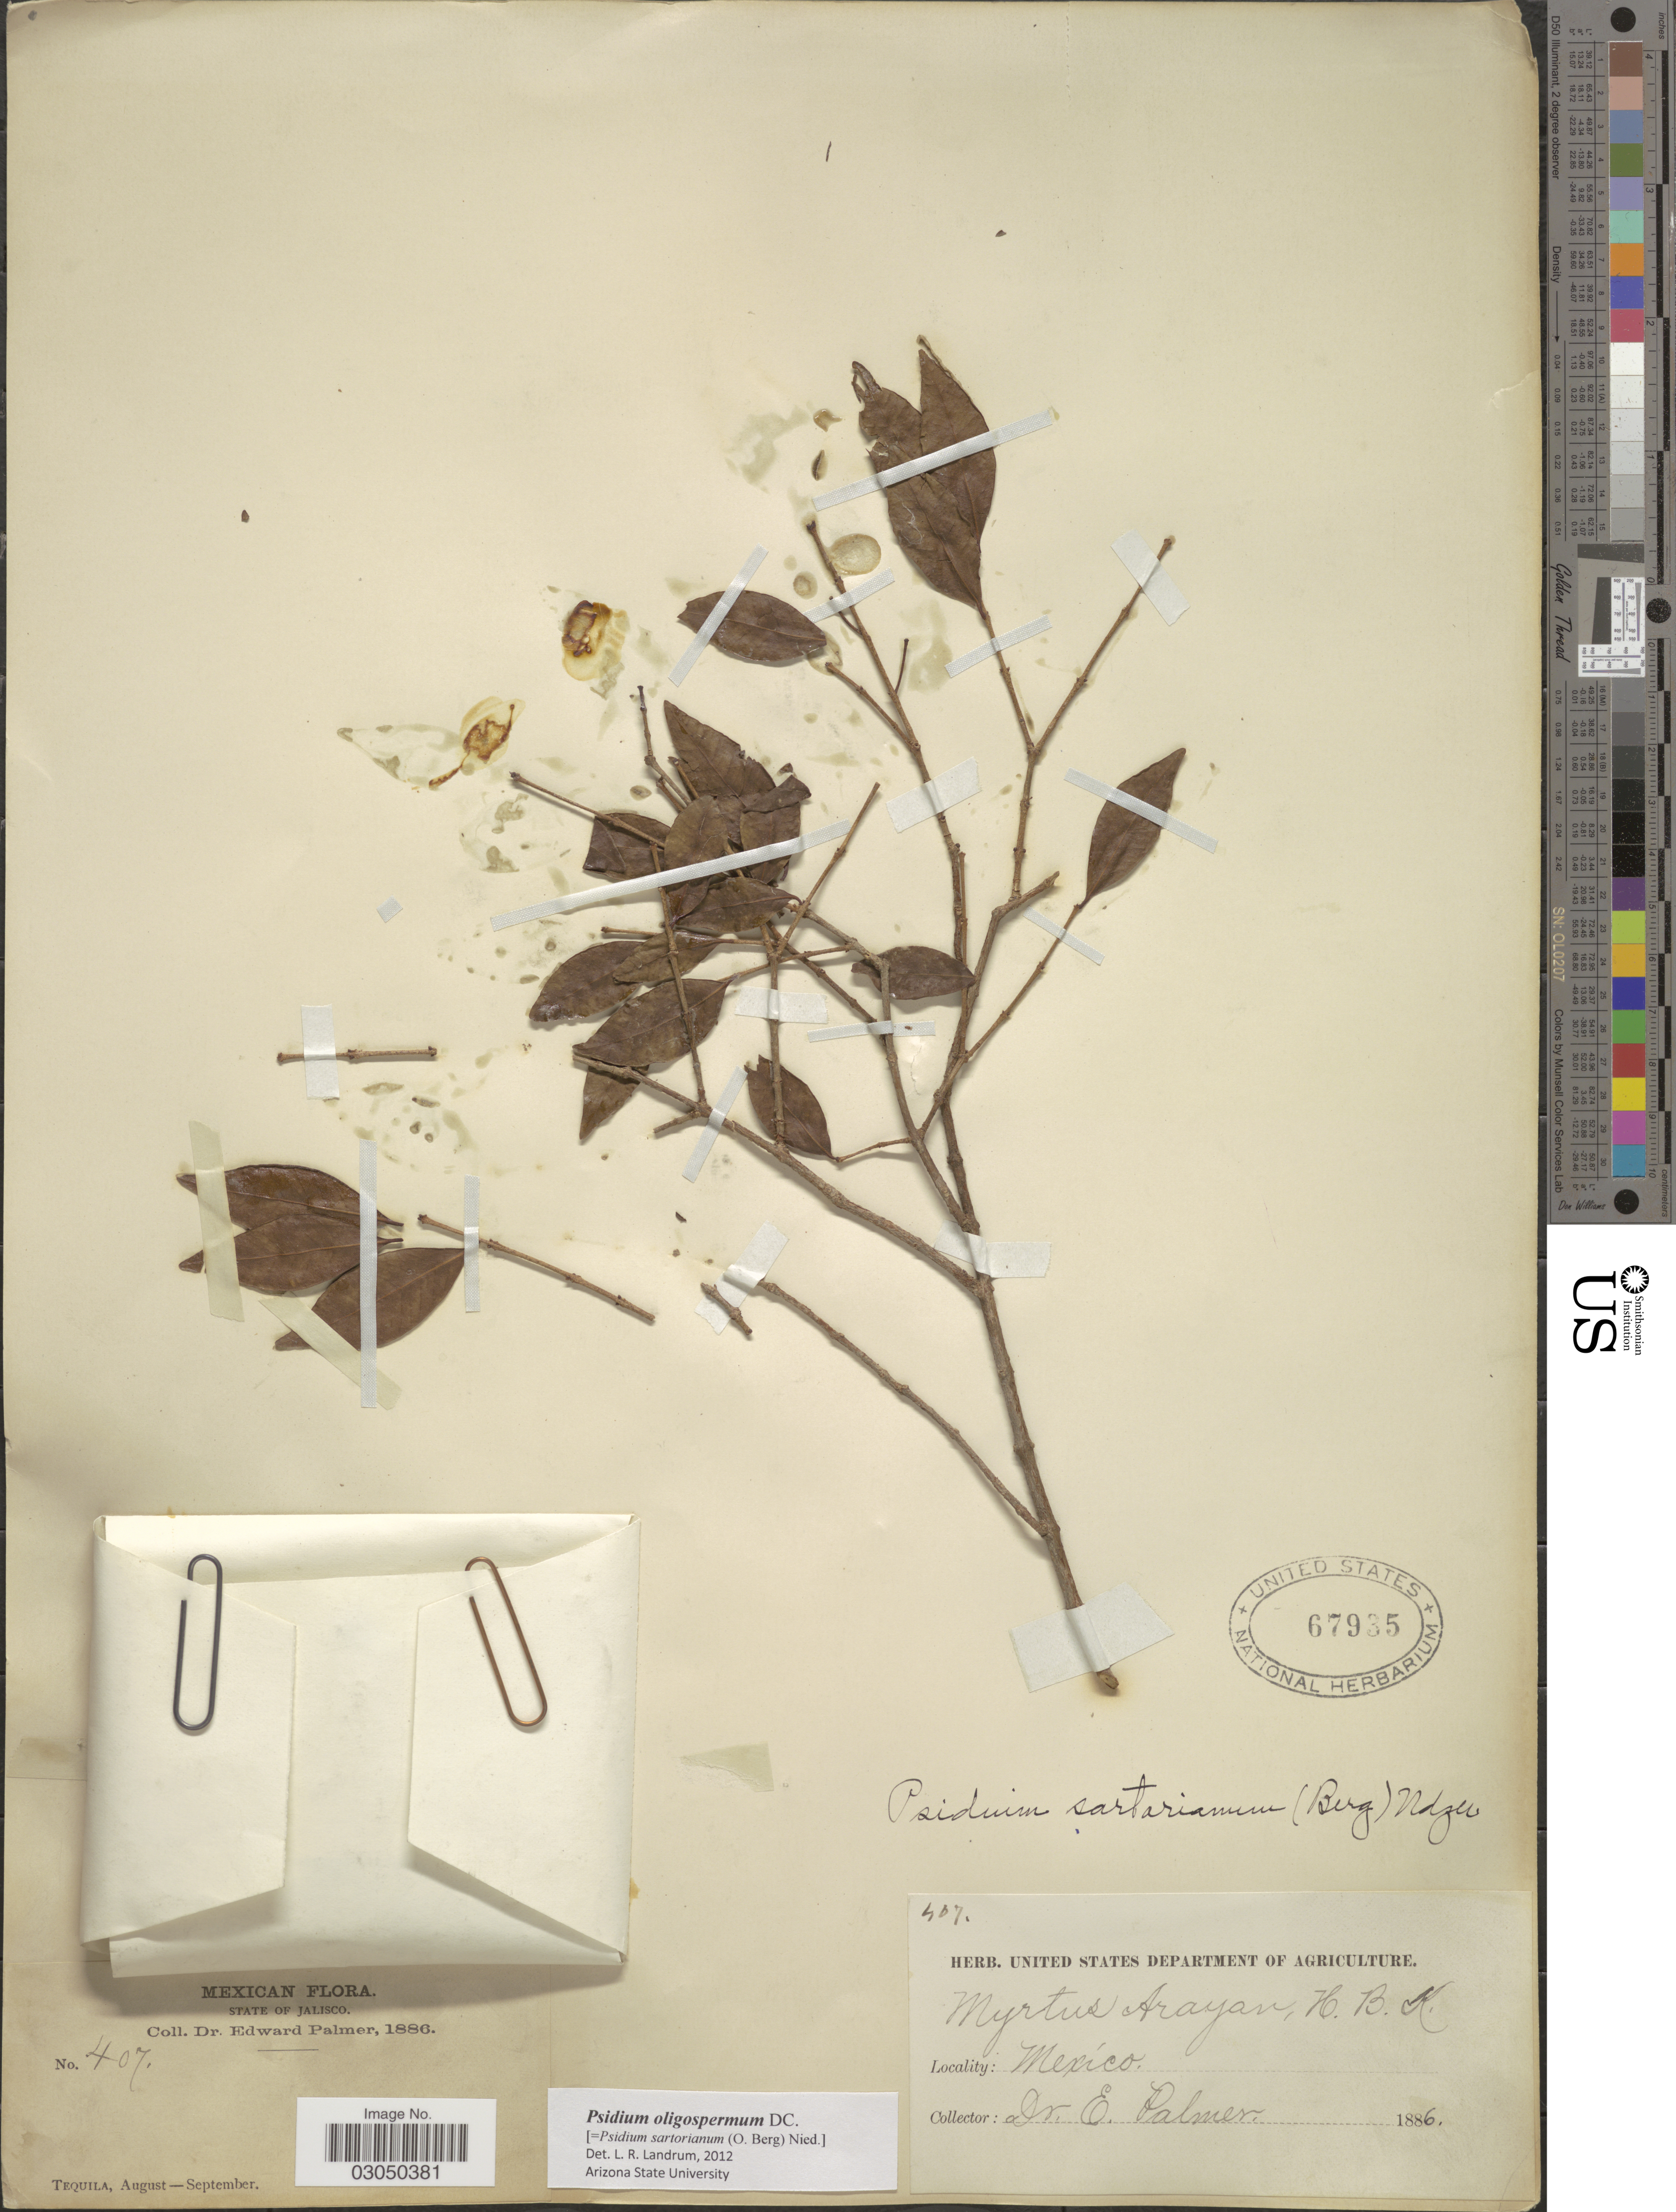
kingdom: Plantae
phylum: Tracheophyta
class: Magnoliopsida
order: Myrtales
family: Myrtaceae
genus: Psidium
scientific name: Psidium oligospermum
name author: Mart. ex DC.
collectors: E. Palmer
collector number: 407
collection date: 1886-08/1886-09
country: Mexico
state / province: Jalisco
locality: Tequila.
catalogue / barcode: US 67935